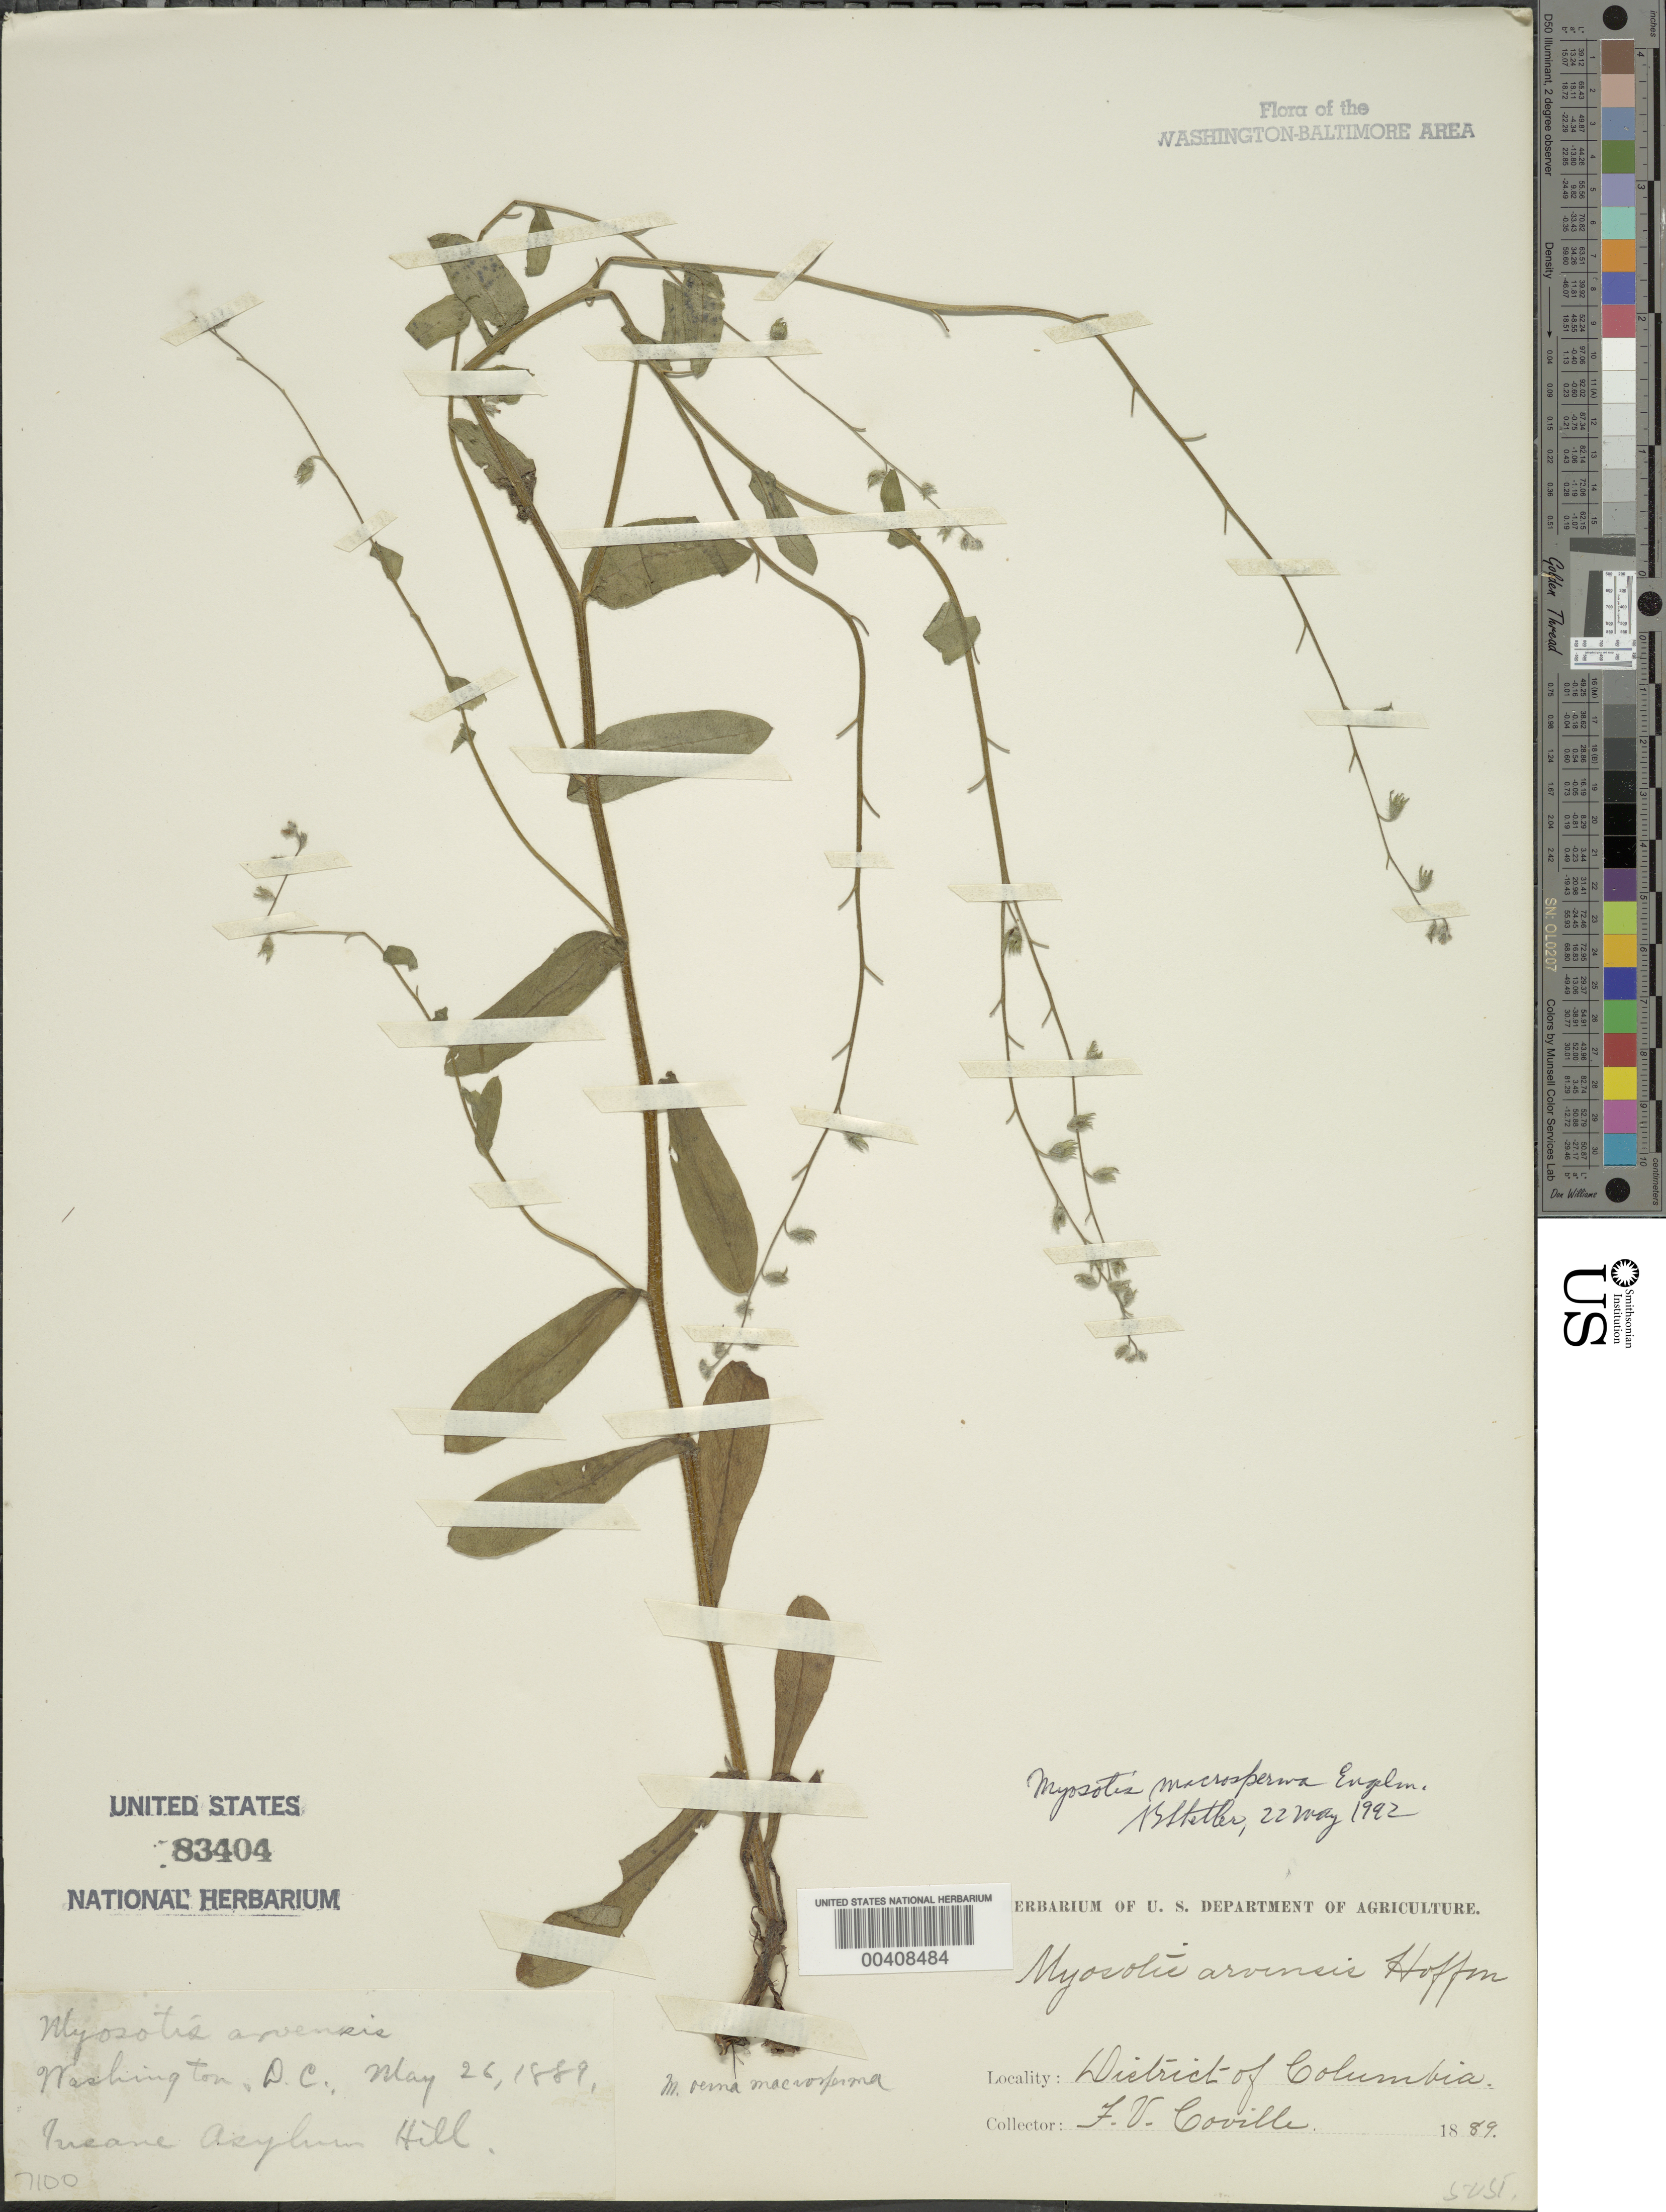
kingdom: Plantae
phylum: Tracheophyta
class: Magnoliopsida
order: Boraginales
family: Boraginaceae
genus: Myosotis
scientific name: Myosotis macrosperma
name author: Engelm.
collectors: F. V. Coville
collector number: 7100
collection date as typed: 26 May 1889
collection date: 1889-05-26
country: United States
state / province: District of Columbia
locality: Insane Asylum Hill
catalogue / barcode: US 83404